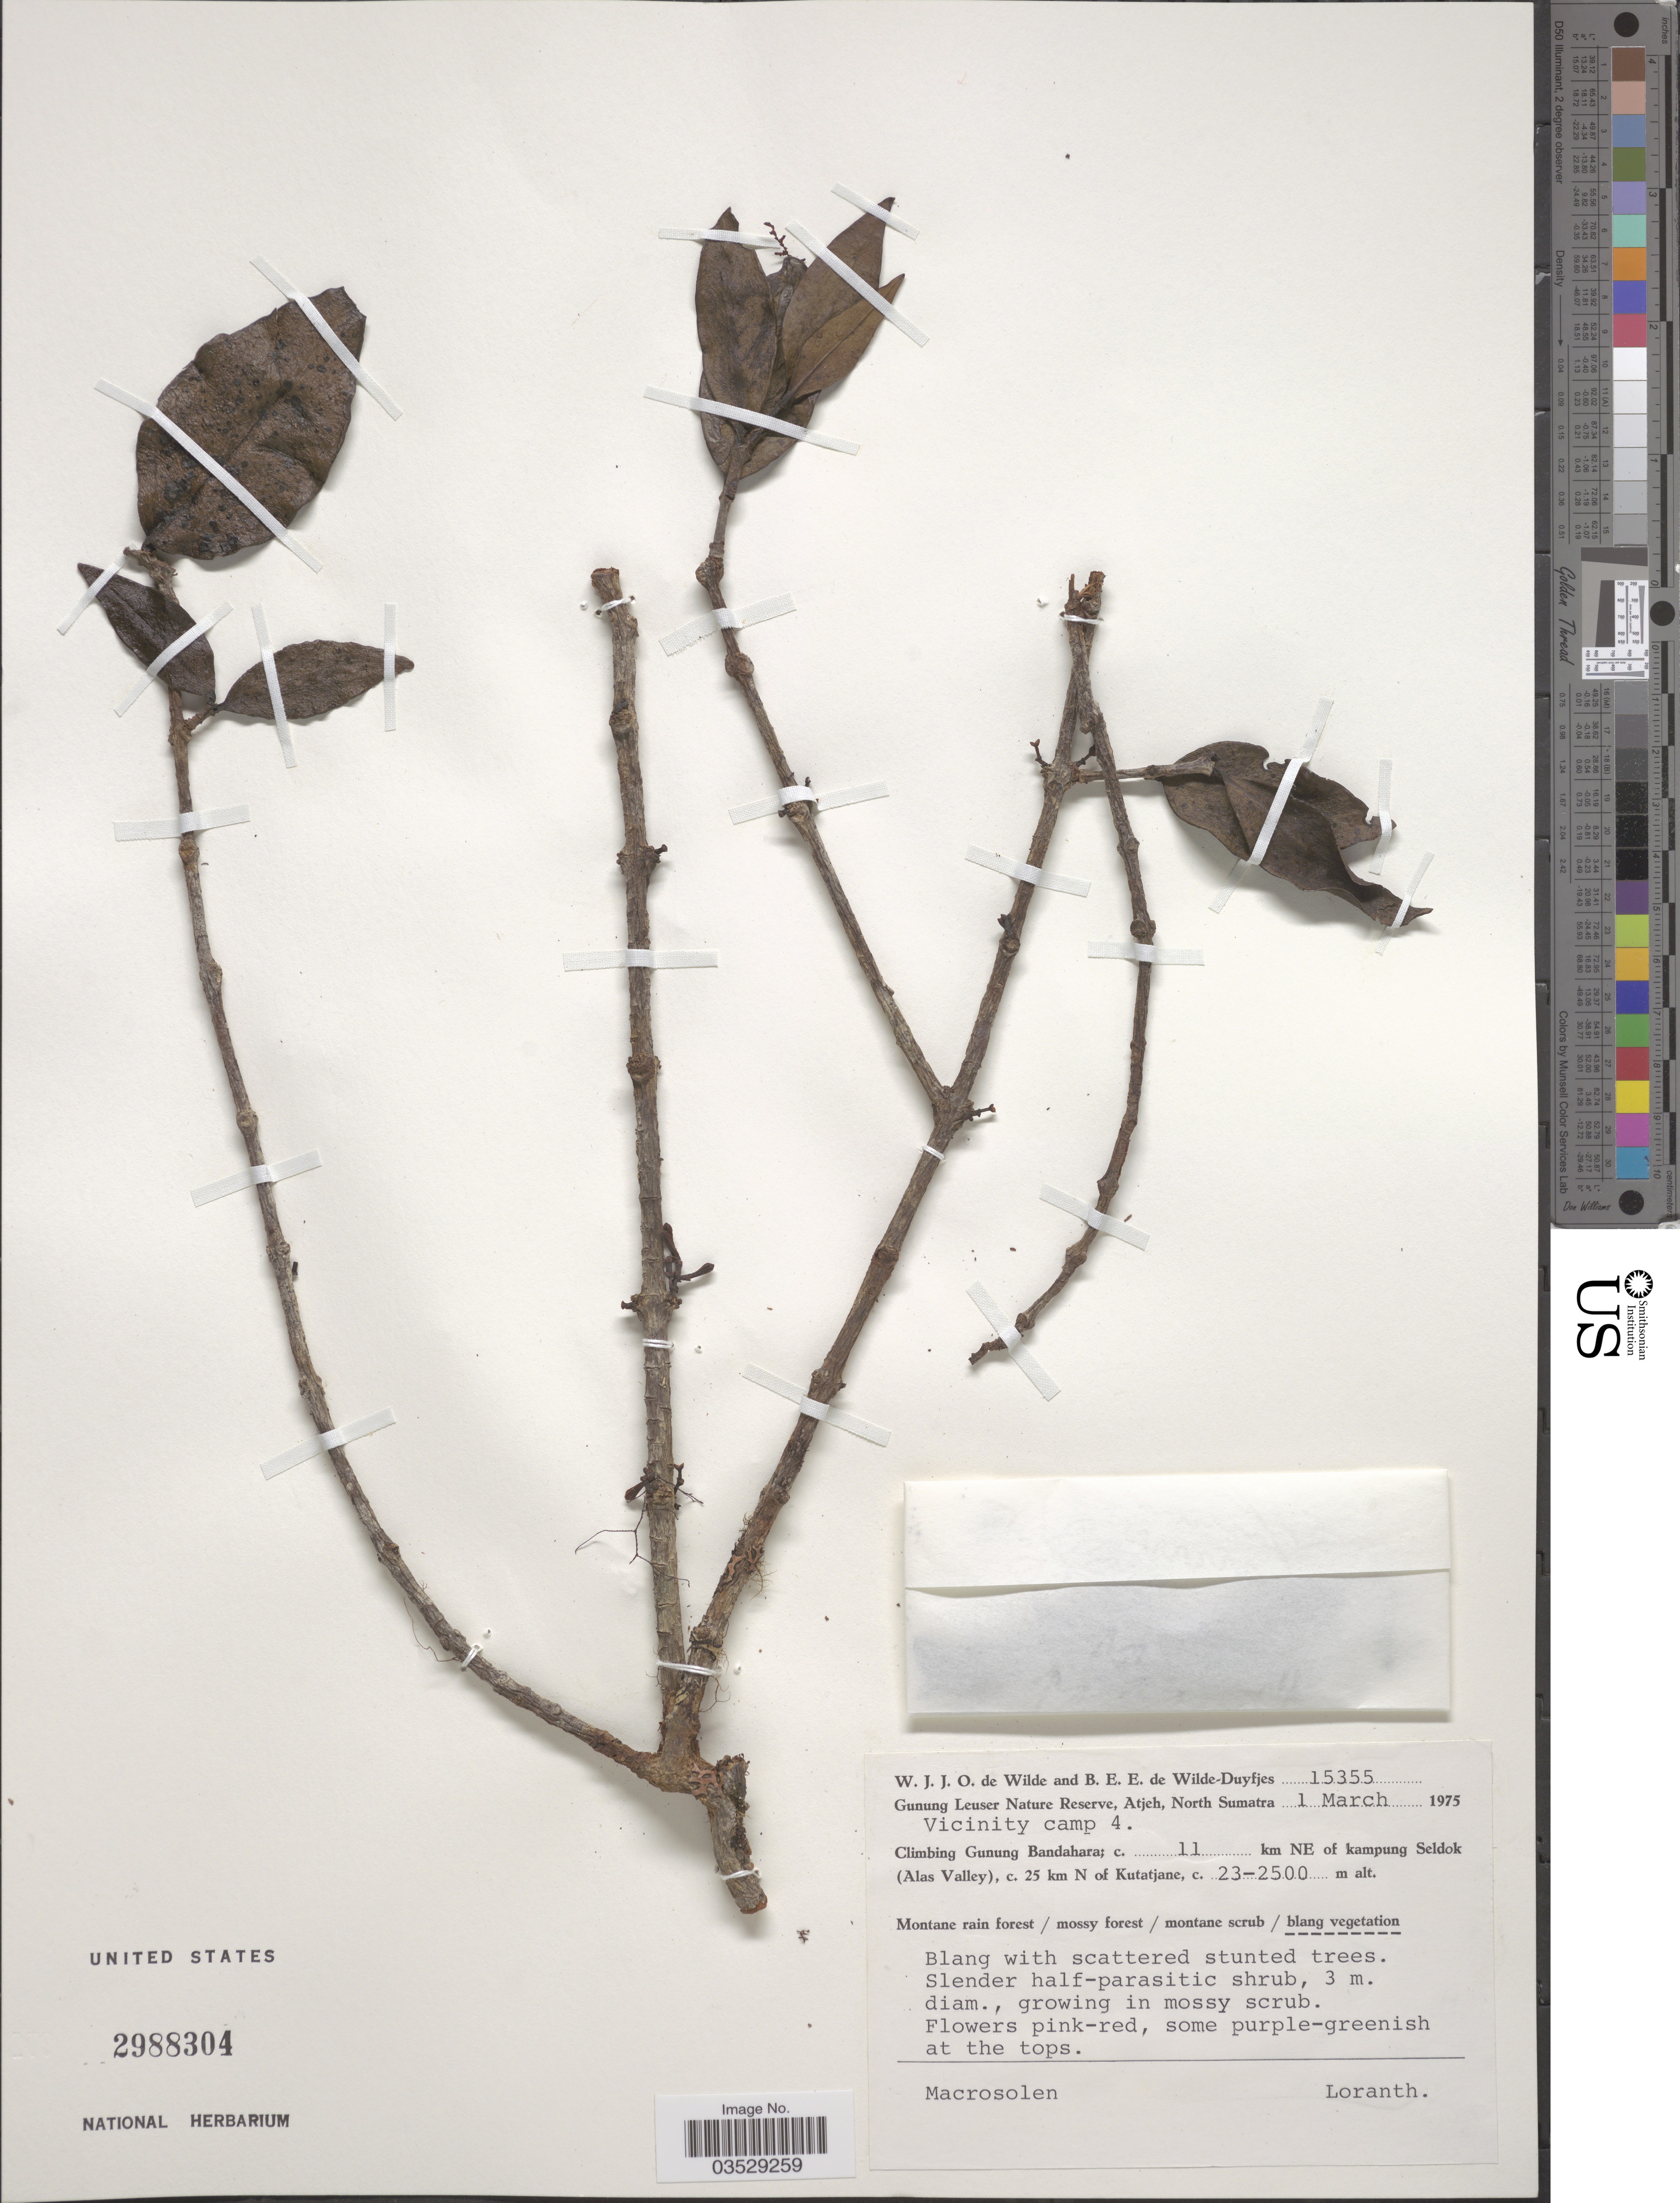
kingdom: Plantae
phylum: Tracheophyta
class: Magnoliopsida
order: Santalales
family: Loranthaceae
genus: Macrosolen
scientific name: Macrosolen sp.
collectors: W. J. de Wilde & B. E. de Wilde-Duyfjes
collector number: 15355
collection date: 1975-03-01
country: Indonesia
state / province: Sumatra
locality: Gunung Leuser Nature Reserve, Atjeh, North Sumatra. Vicinity camp 4. Climbing Gunung Bandahara; c. 11 km NE of kampung Seldok (Alas Valley), c. 25 km N of Kutatjane.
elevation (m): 2300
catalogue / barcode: US 2988304